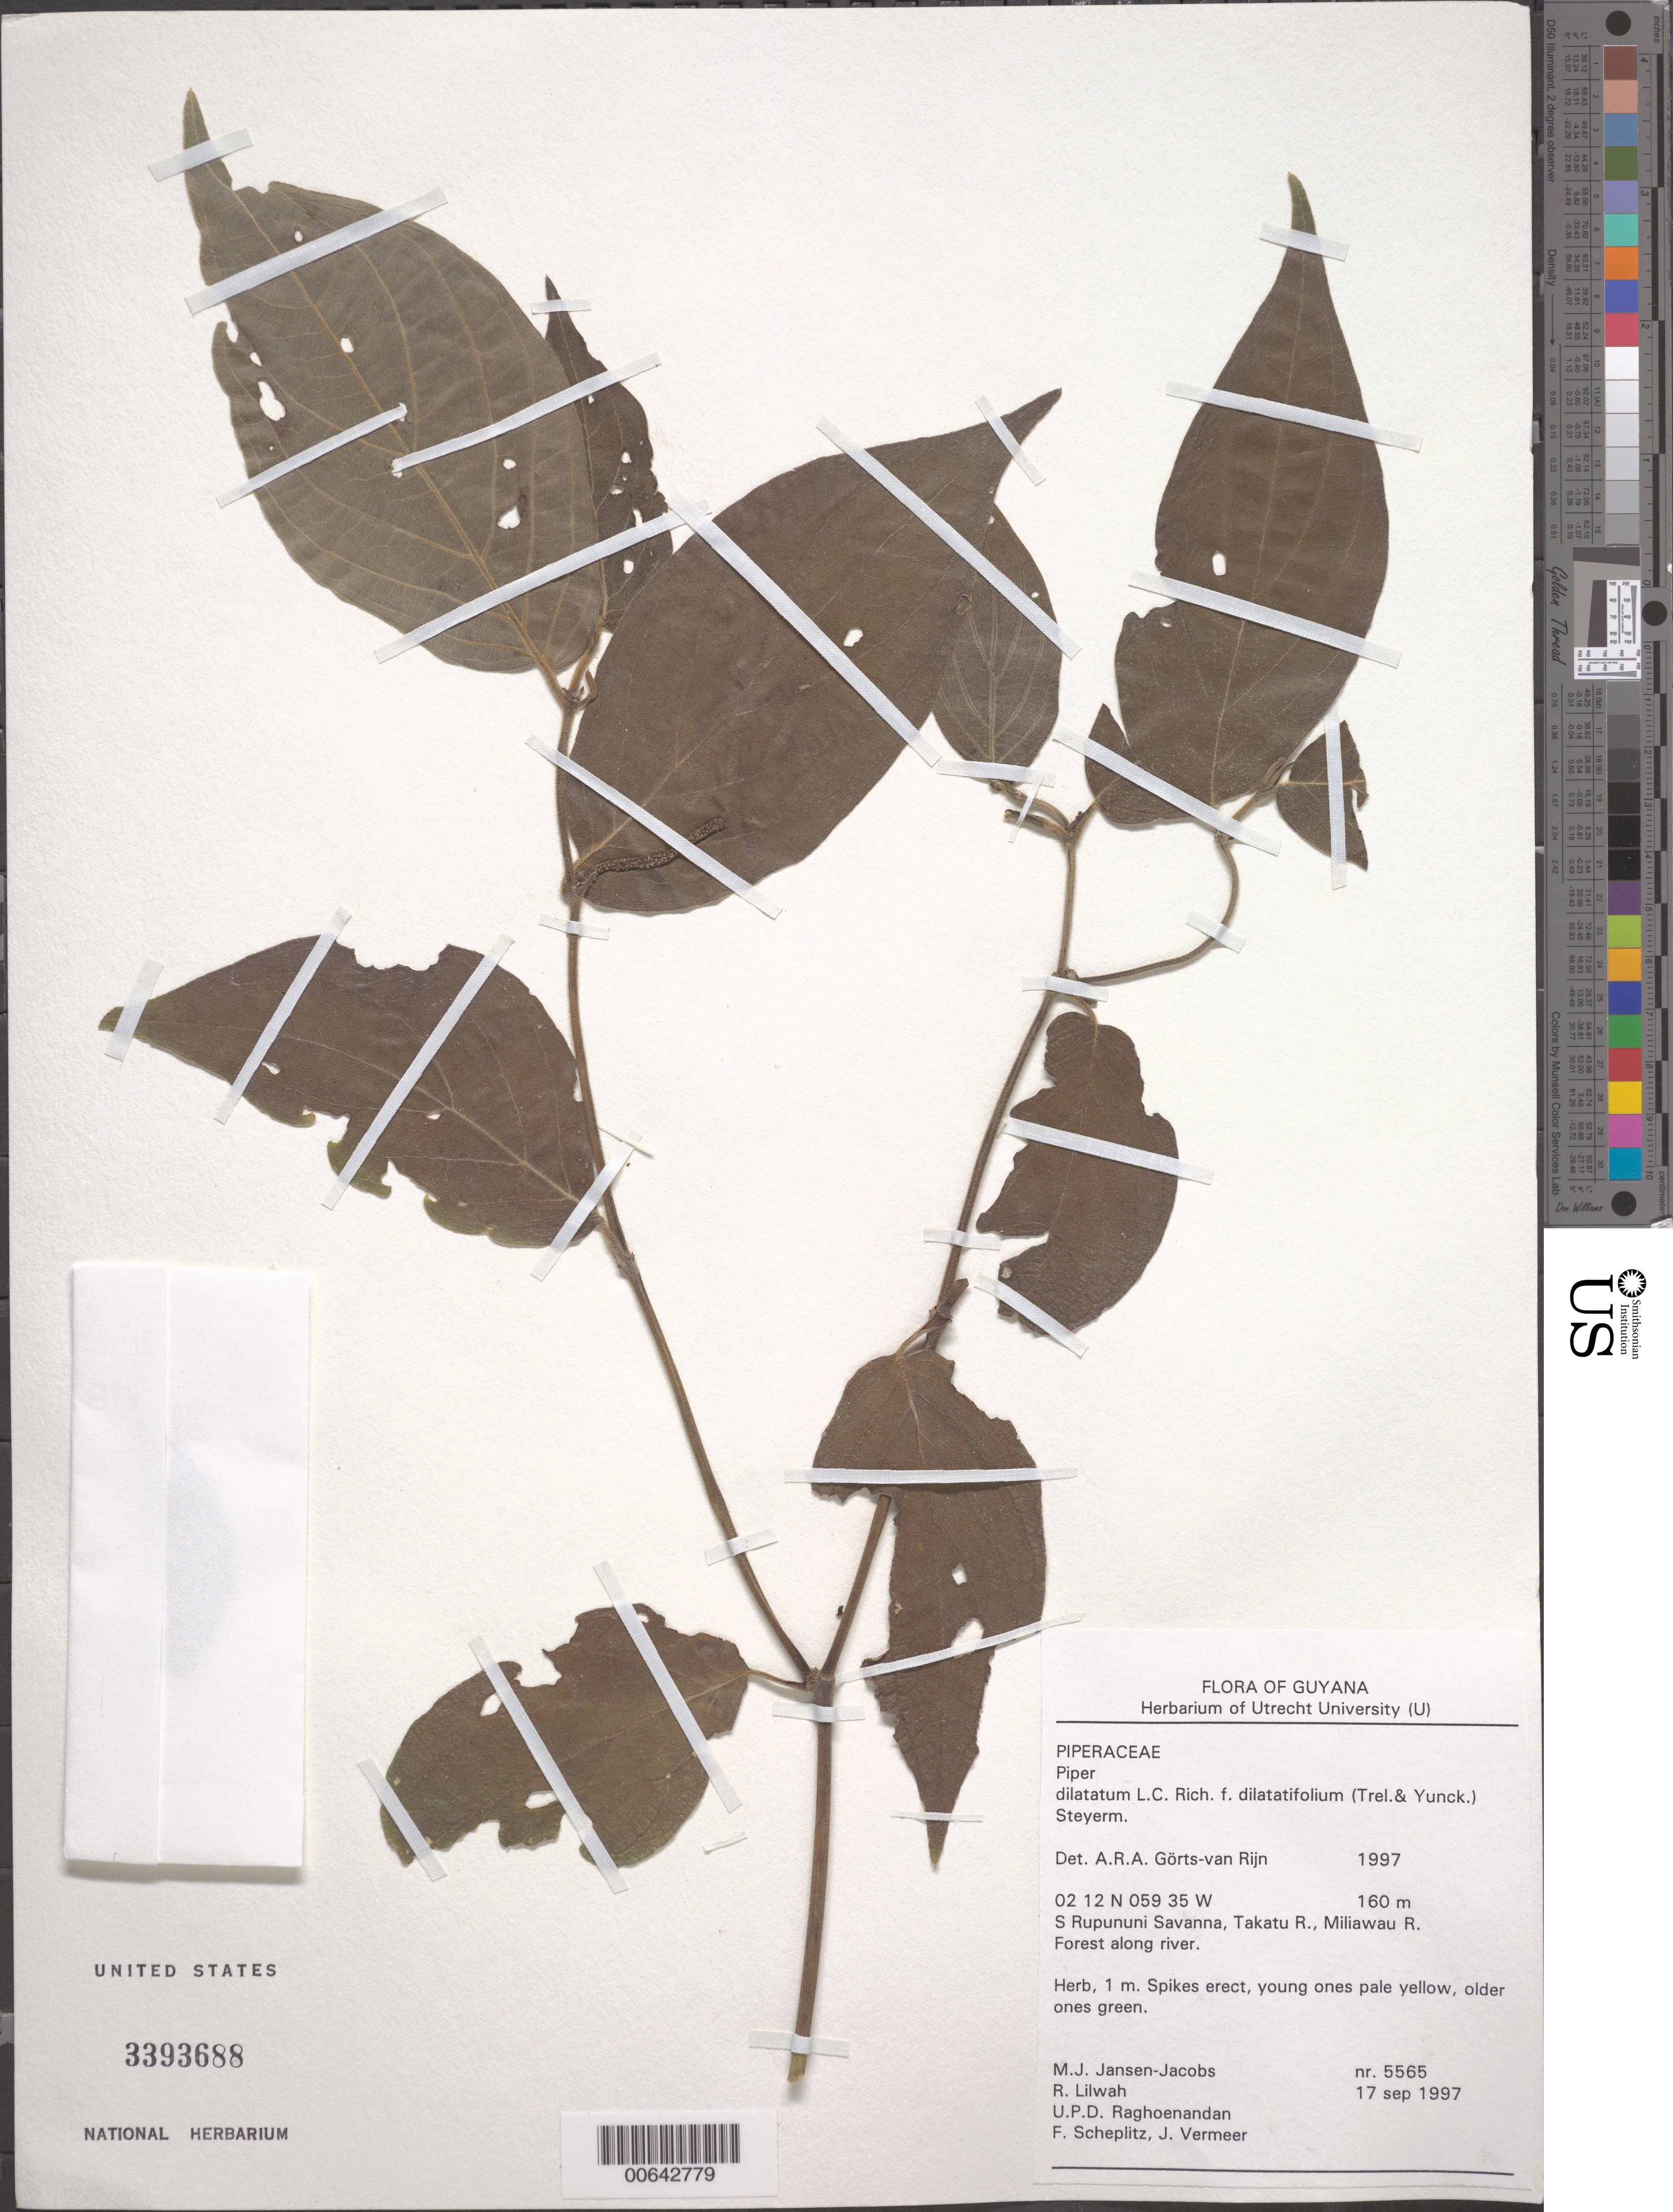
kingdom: Plantae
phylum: Tracheophyta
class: Magnoliopsida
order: Piperales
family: Piperaceae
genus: Piper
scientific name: Piper dilatatum f. diatatifolium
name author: (Trel. & Yunck.) Steyerm.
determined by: Görts-van Rijn, A. R. A.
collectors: M. J. Jansen-Jacobs, R. Lilwah, U. Raghoenandan, F. Scheplitz & J. Vermeer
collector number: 5565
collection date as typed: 17-Sep-97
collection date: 1997-09-17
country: Guyana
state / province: U. Takutu-U. Essequibo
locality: S. Rupununi savanna, Takutu and Miliawau Rivers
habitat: Forest along river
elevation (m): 160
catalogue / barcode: US 3393688